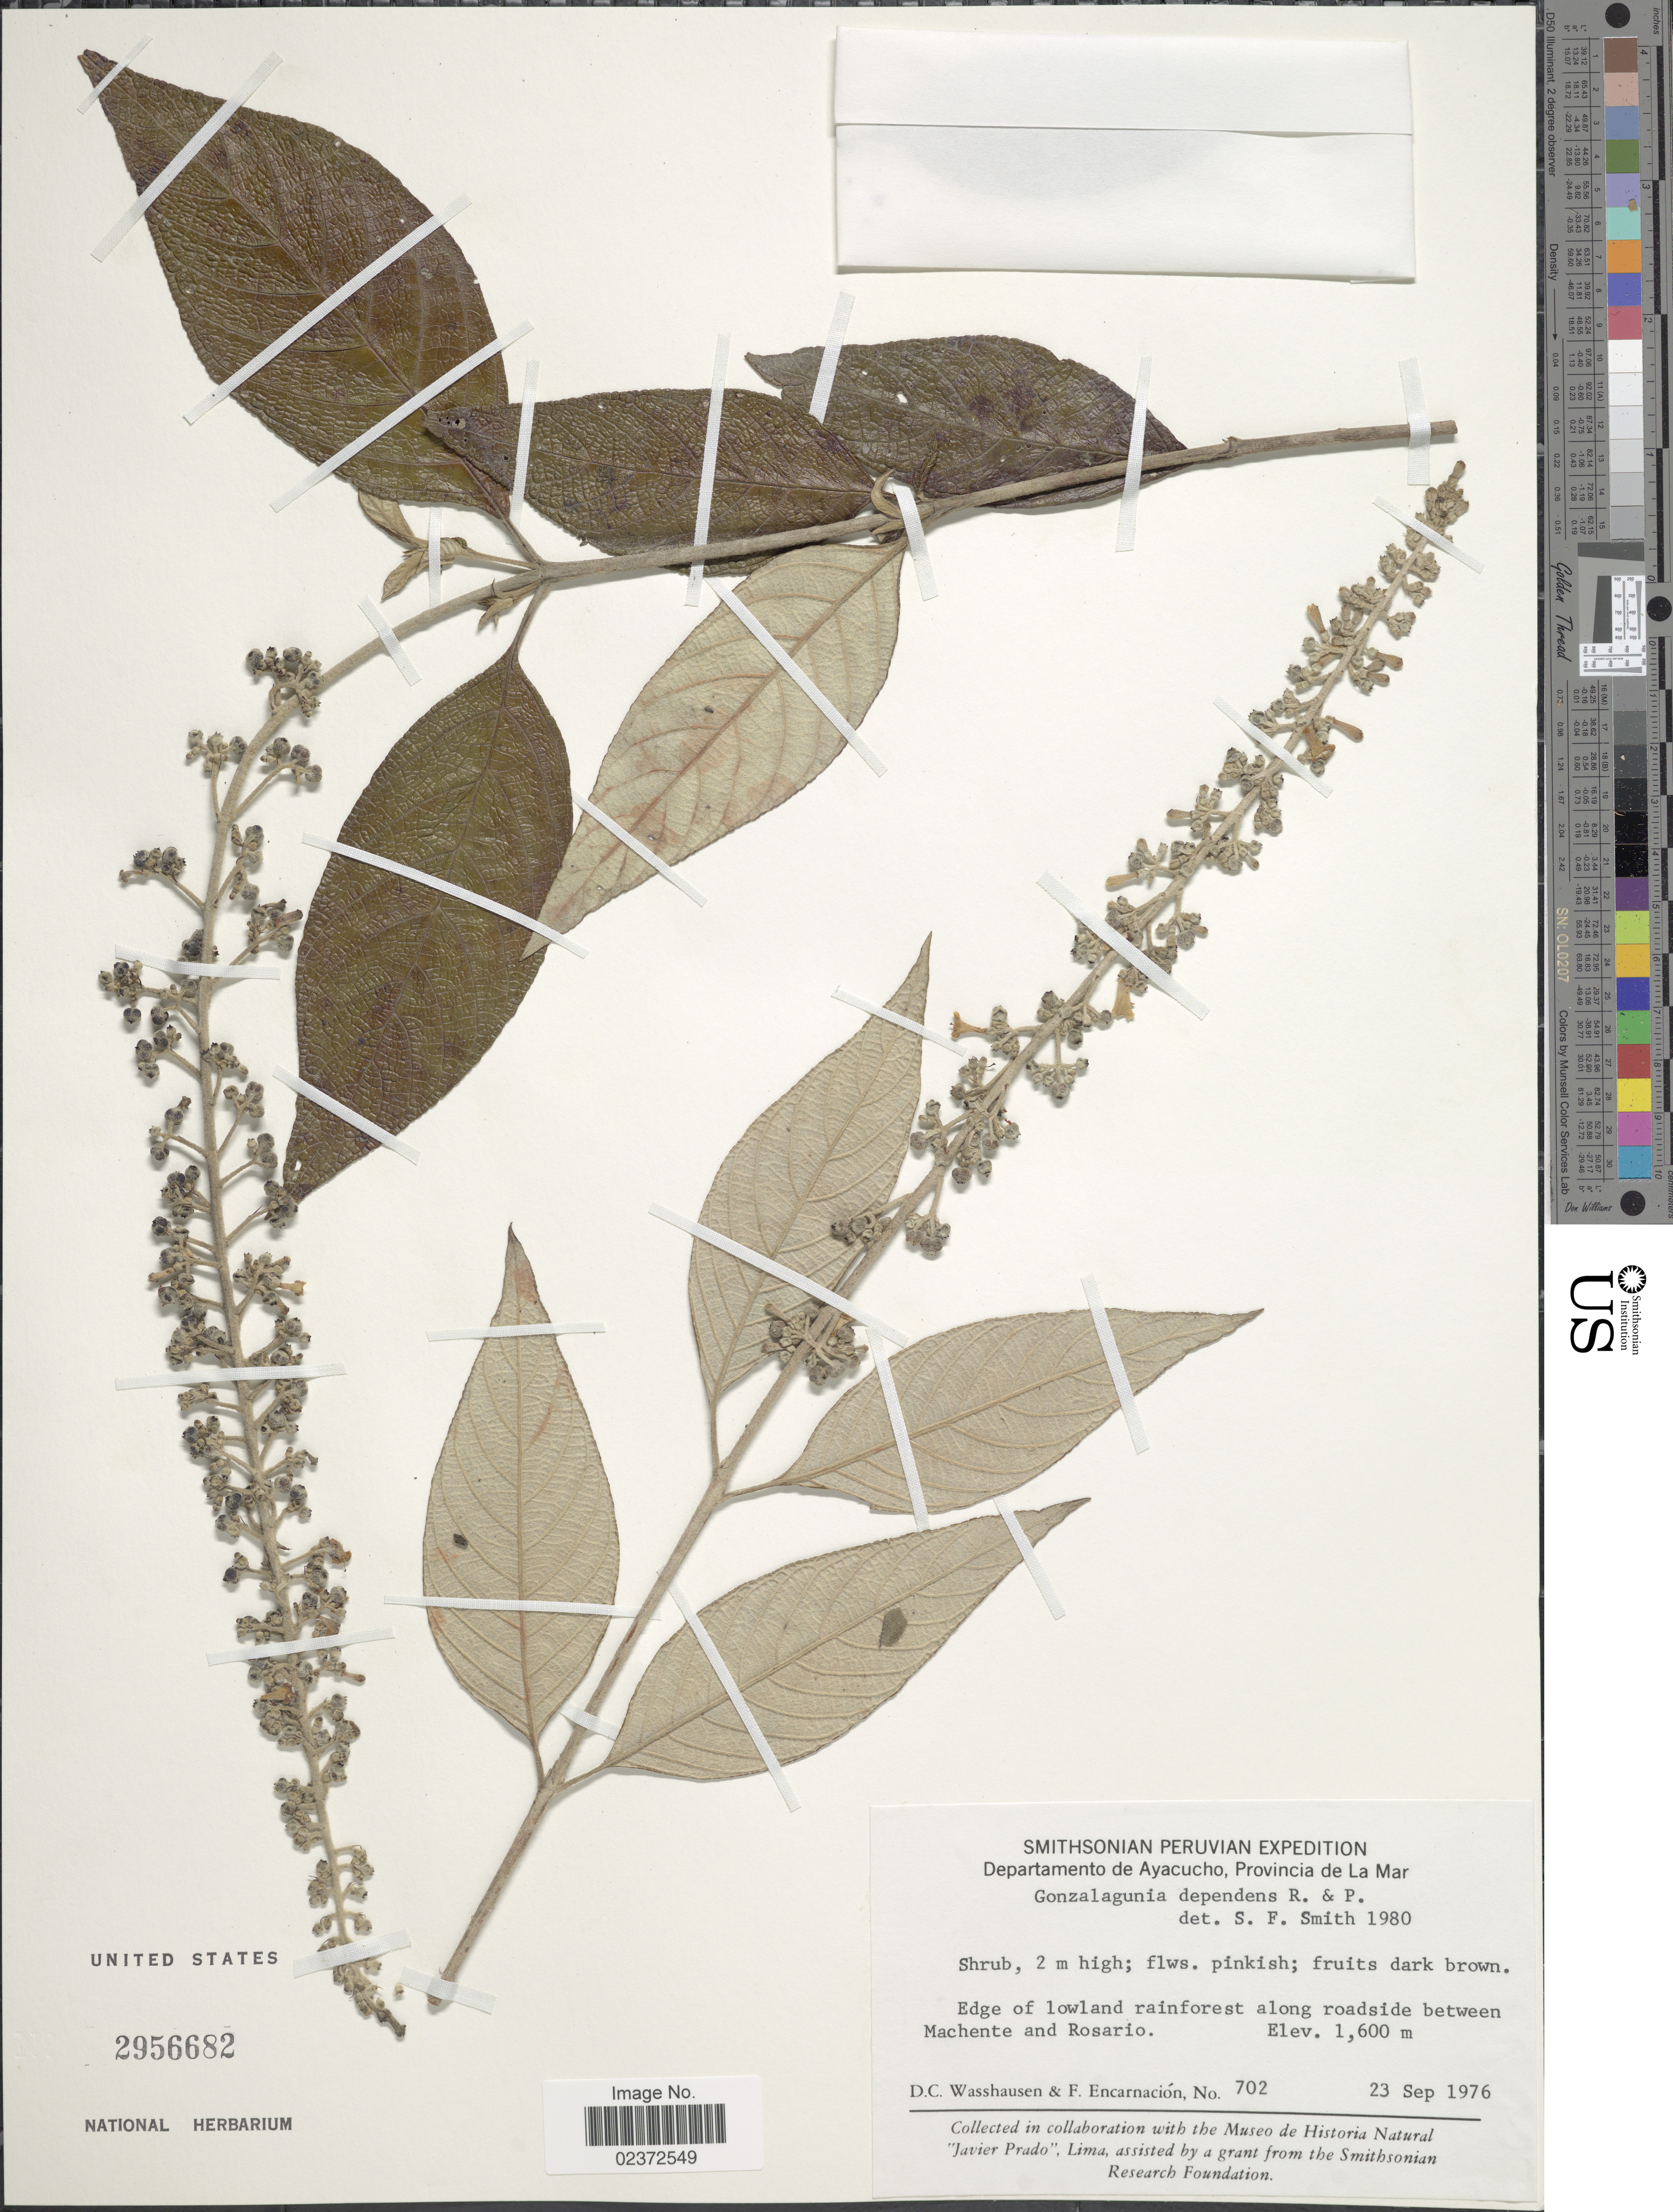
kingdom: Plantae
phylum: Tracheophyta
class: Magnoliopsida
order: Gentianales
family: Rubiaceae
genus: Gonzalagunia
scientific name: Gonzalagunia dependens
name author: Ruiz & Pav.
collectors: D. C. Wasshausen & F. Encarnación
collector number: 702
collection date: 1976-09-23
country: Peru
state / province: Ayacucho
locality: Provincia de La Mar, Edge of lowland rainforest along roadside between Machente and Rosario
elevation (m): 1600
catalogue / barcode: US 2956682